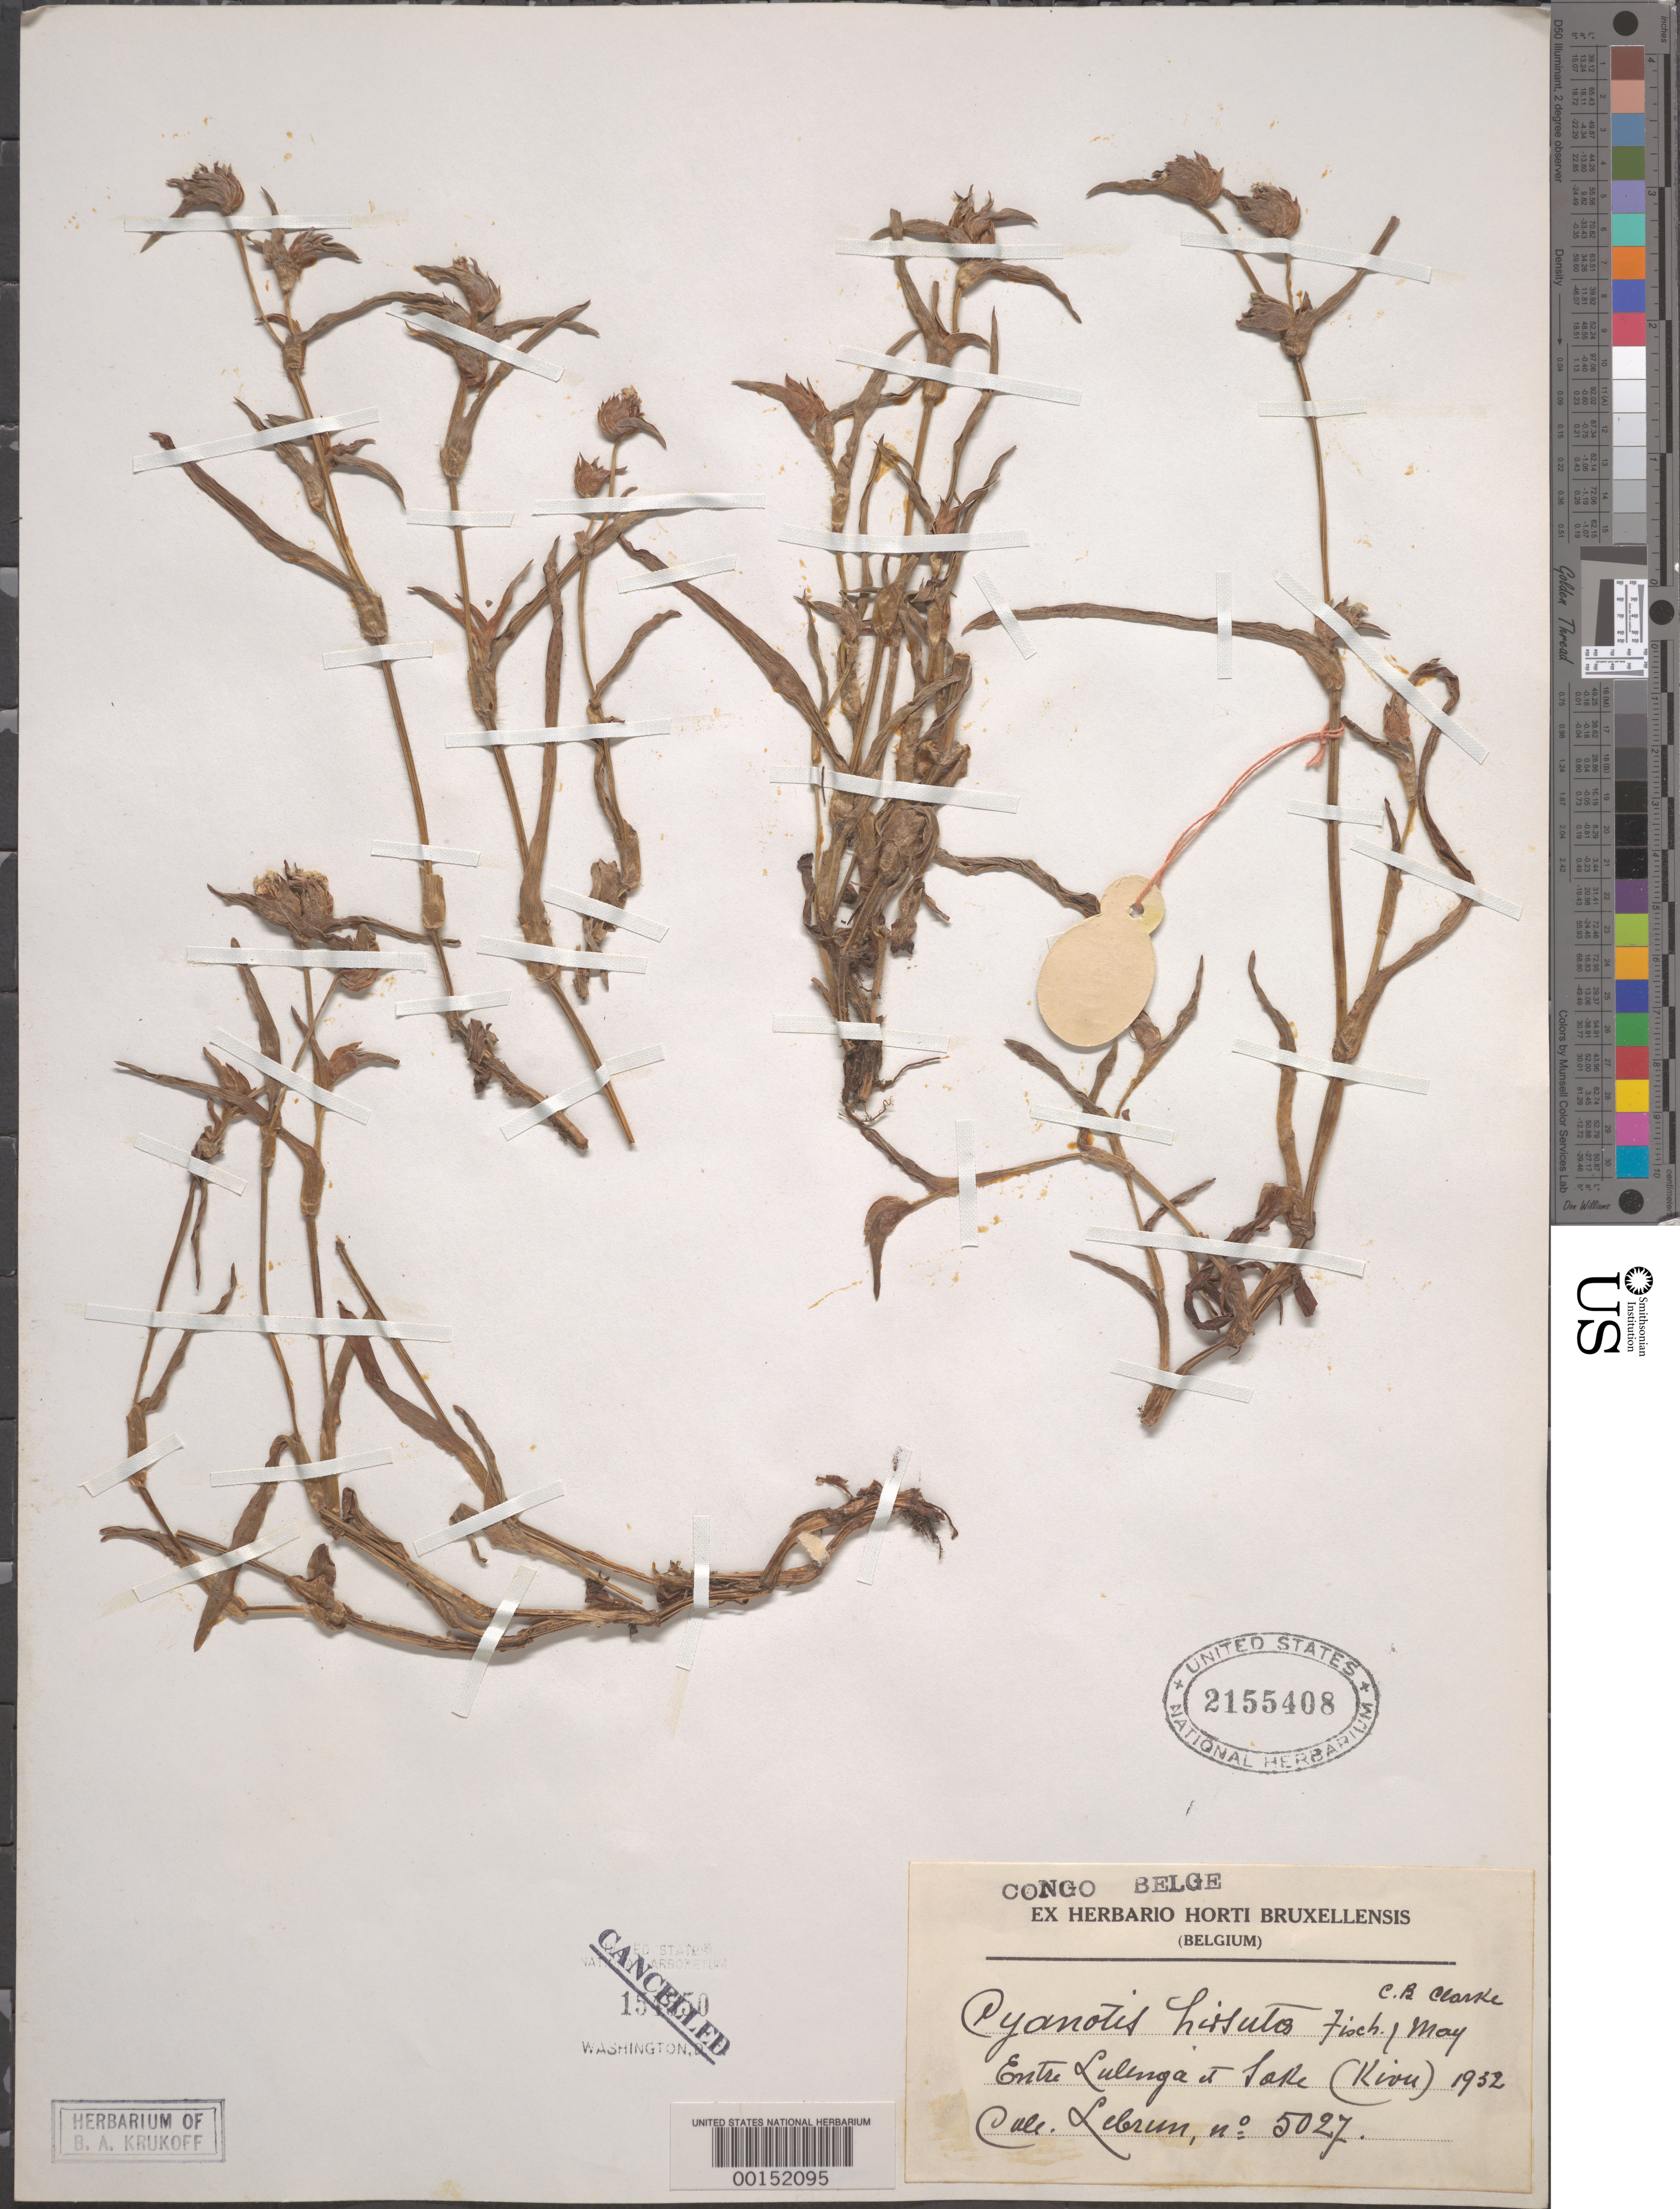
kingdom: Plantae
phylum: Tracheophyta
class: Liliopsida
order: Commelinales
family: Commelinaceae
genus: Cyanotis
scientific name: Cyanotis barbata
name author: D. Don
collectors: J.A. Lebrun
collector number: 5027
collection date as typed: May 1932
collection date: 1932-05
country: Congo, Democratic Republic of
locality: Between lulenga and lake kivu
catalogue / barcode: US 2155408